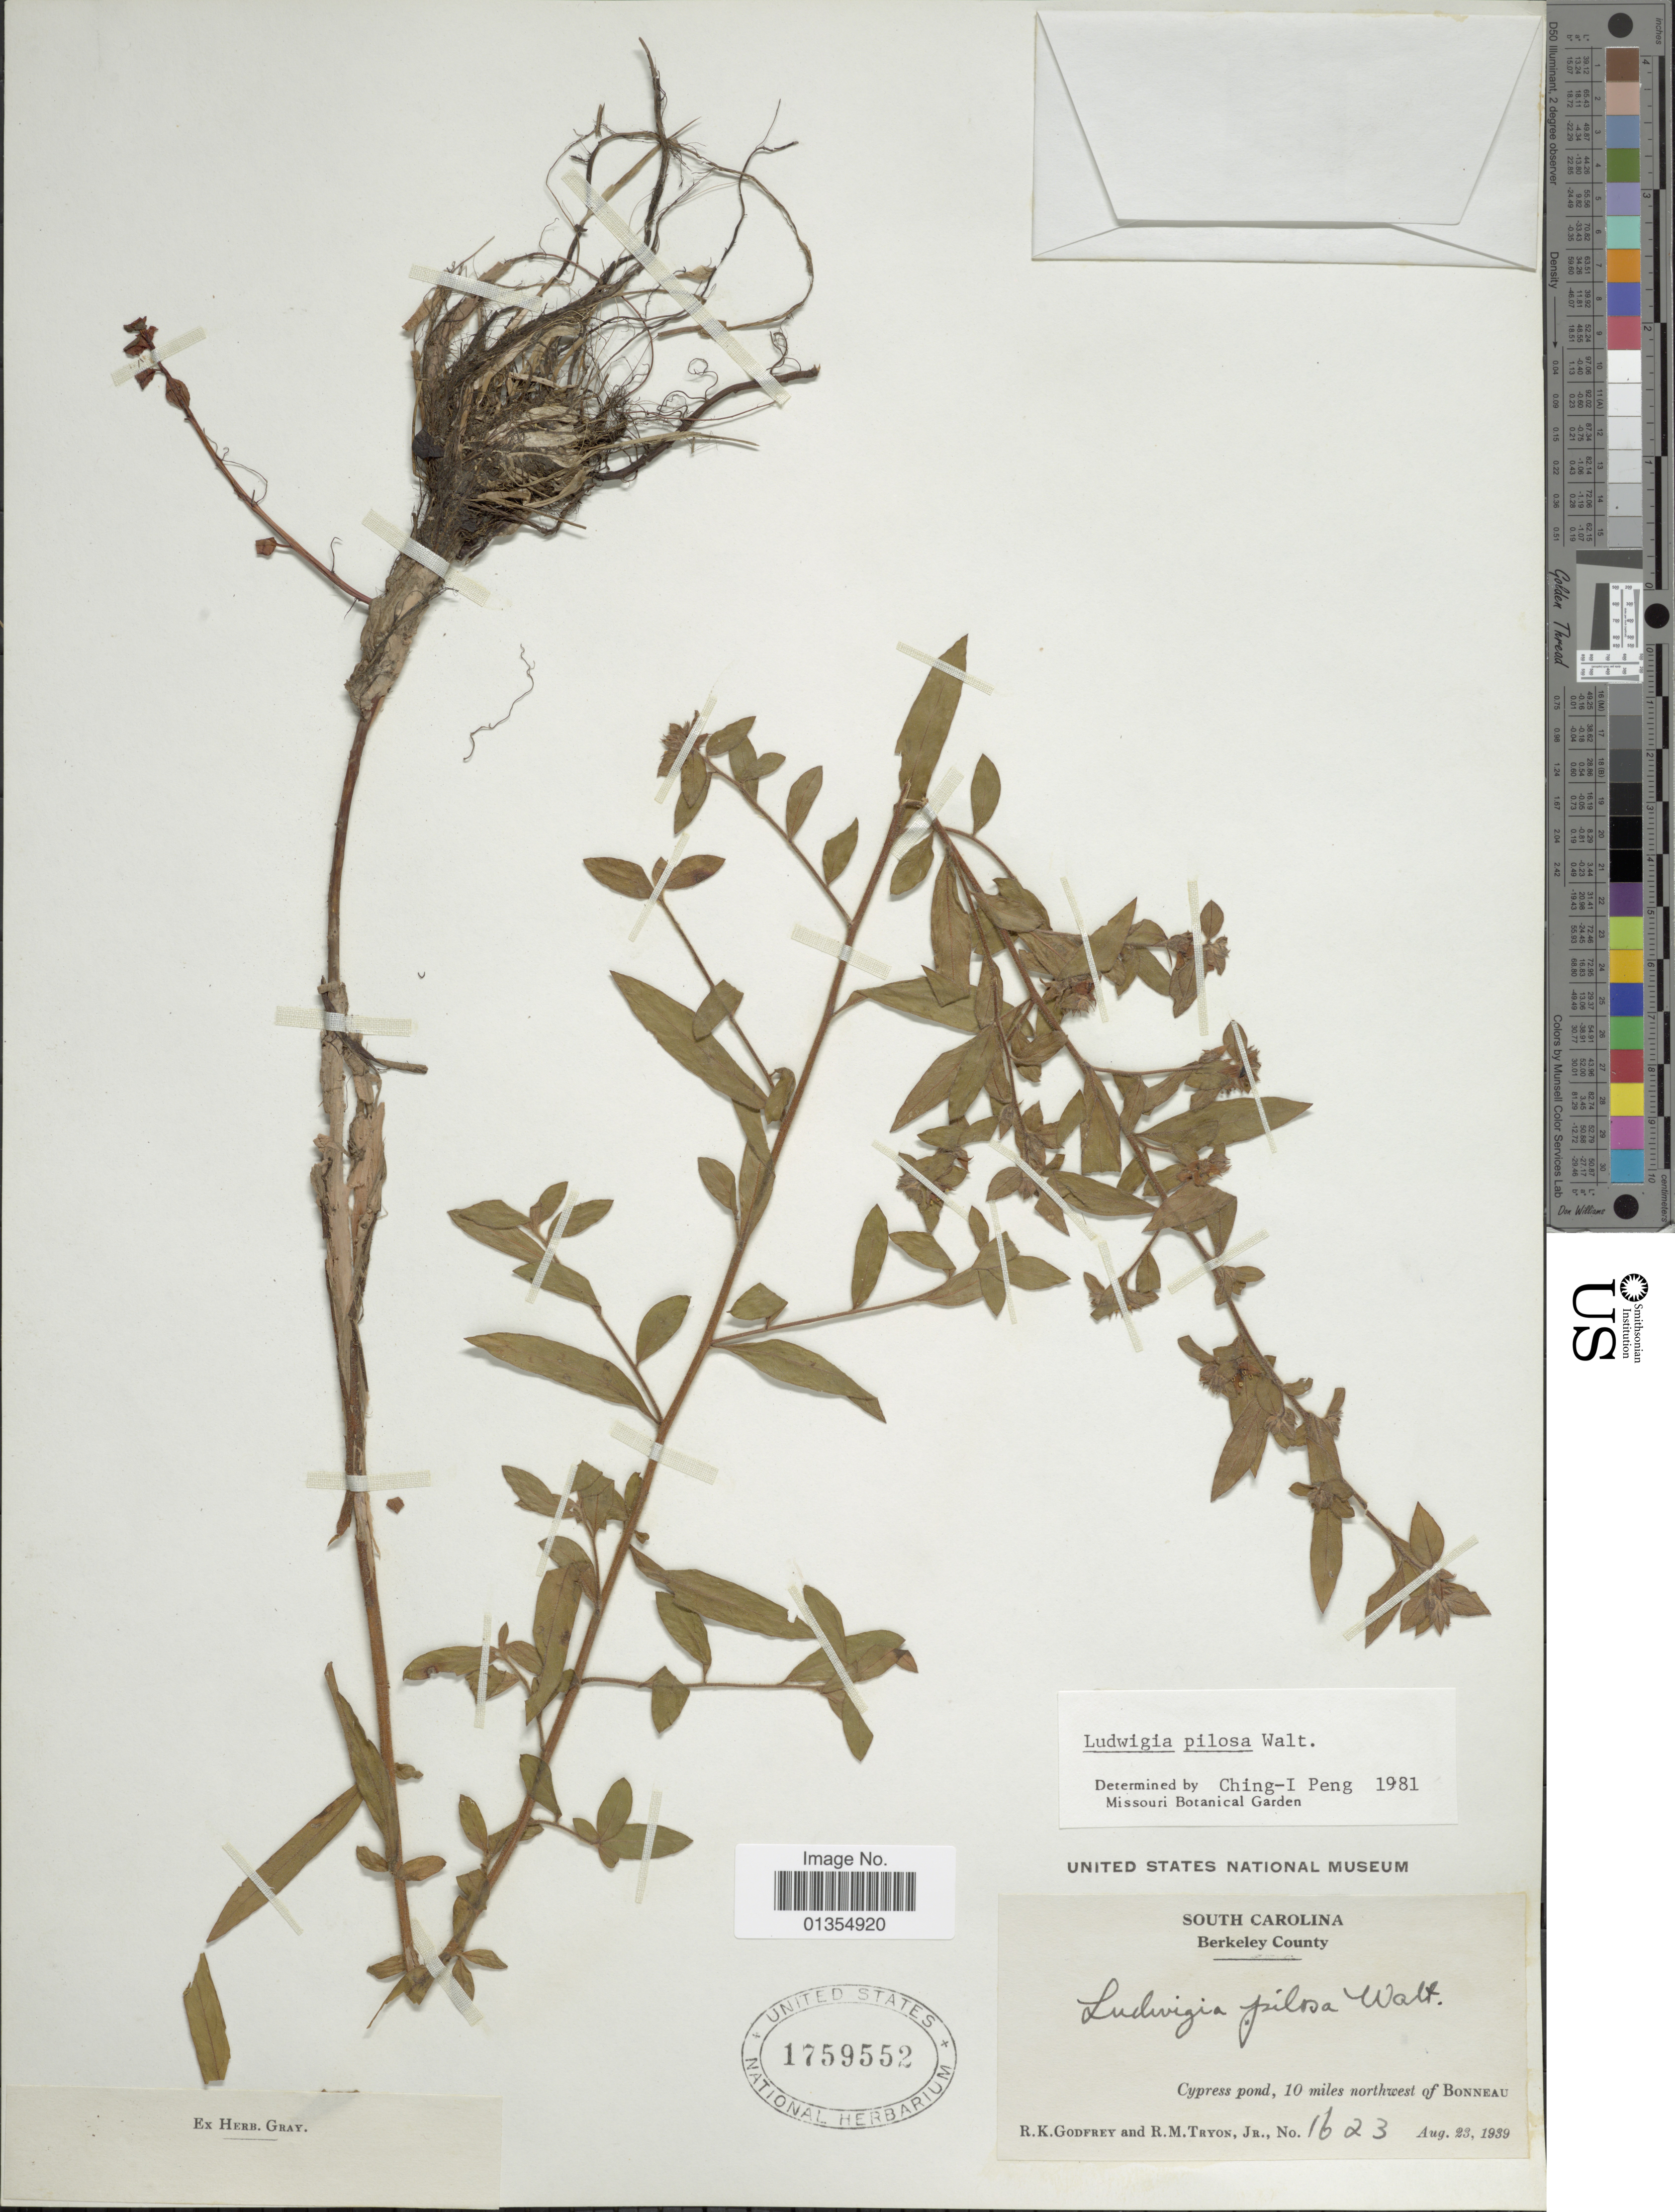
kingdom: Plantae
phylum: Tracheophyta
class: Magnoliopsida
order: Myrtales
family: Onagraceae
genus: Ludwigia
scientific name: Ludwigia pilosa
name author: Walter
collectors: R. K. Godfrey & R. M. Tryon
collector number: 1623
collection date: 1939-08-23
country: United States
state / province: South Carolina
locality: Berkeley County, Cypress Pind, 10 miles northwest of Bonneau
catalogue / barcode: US 1759552